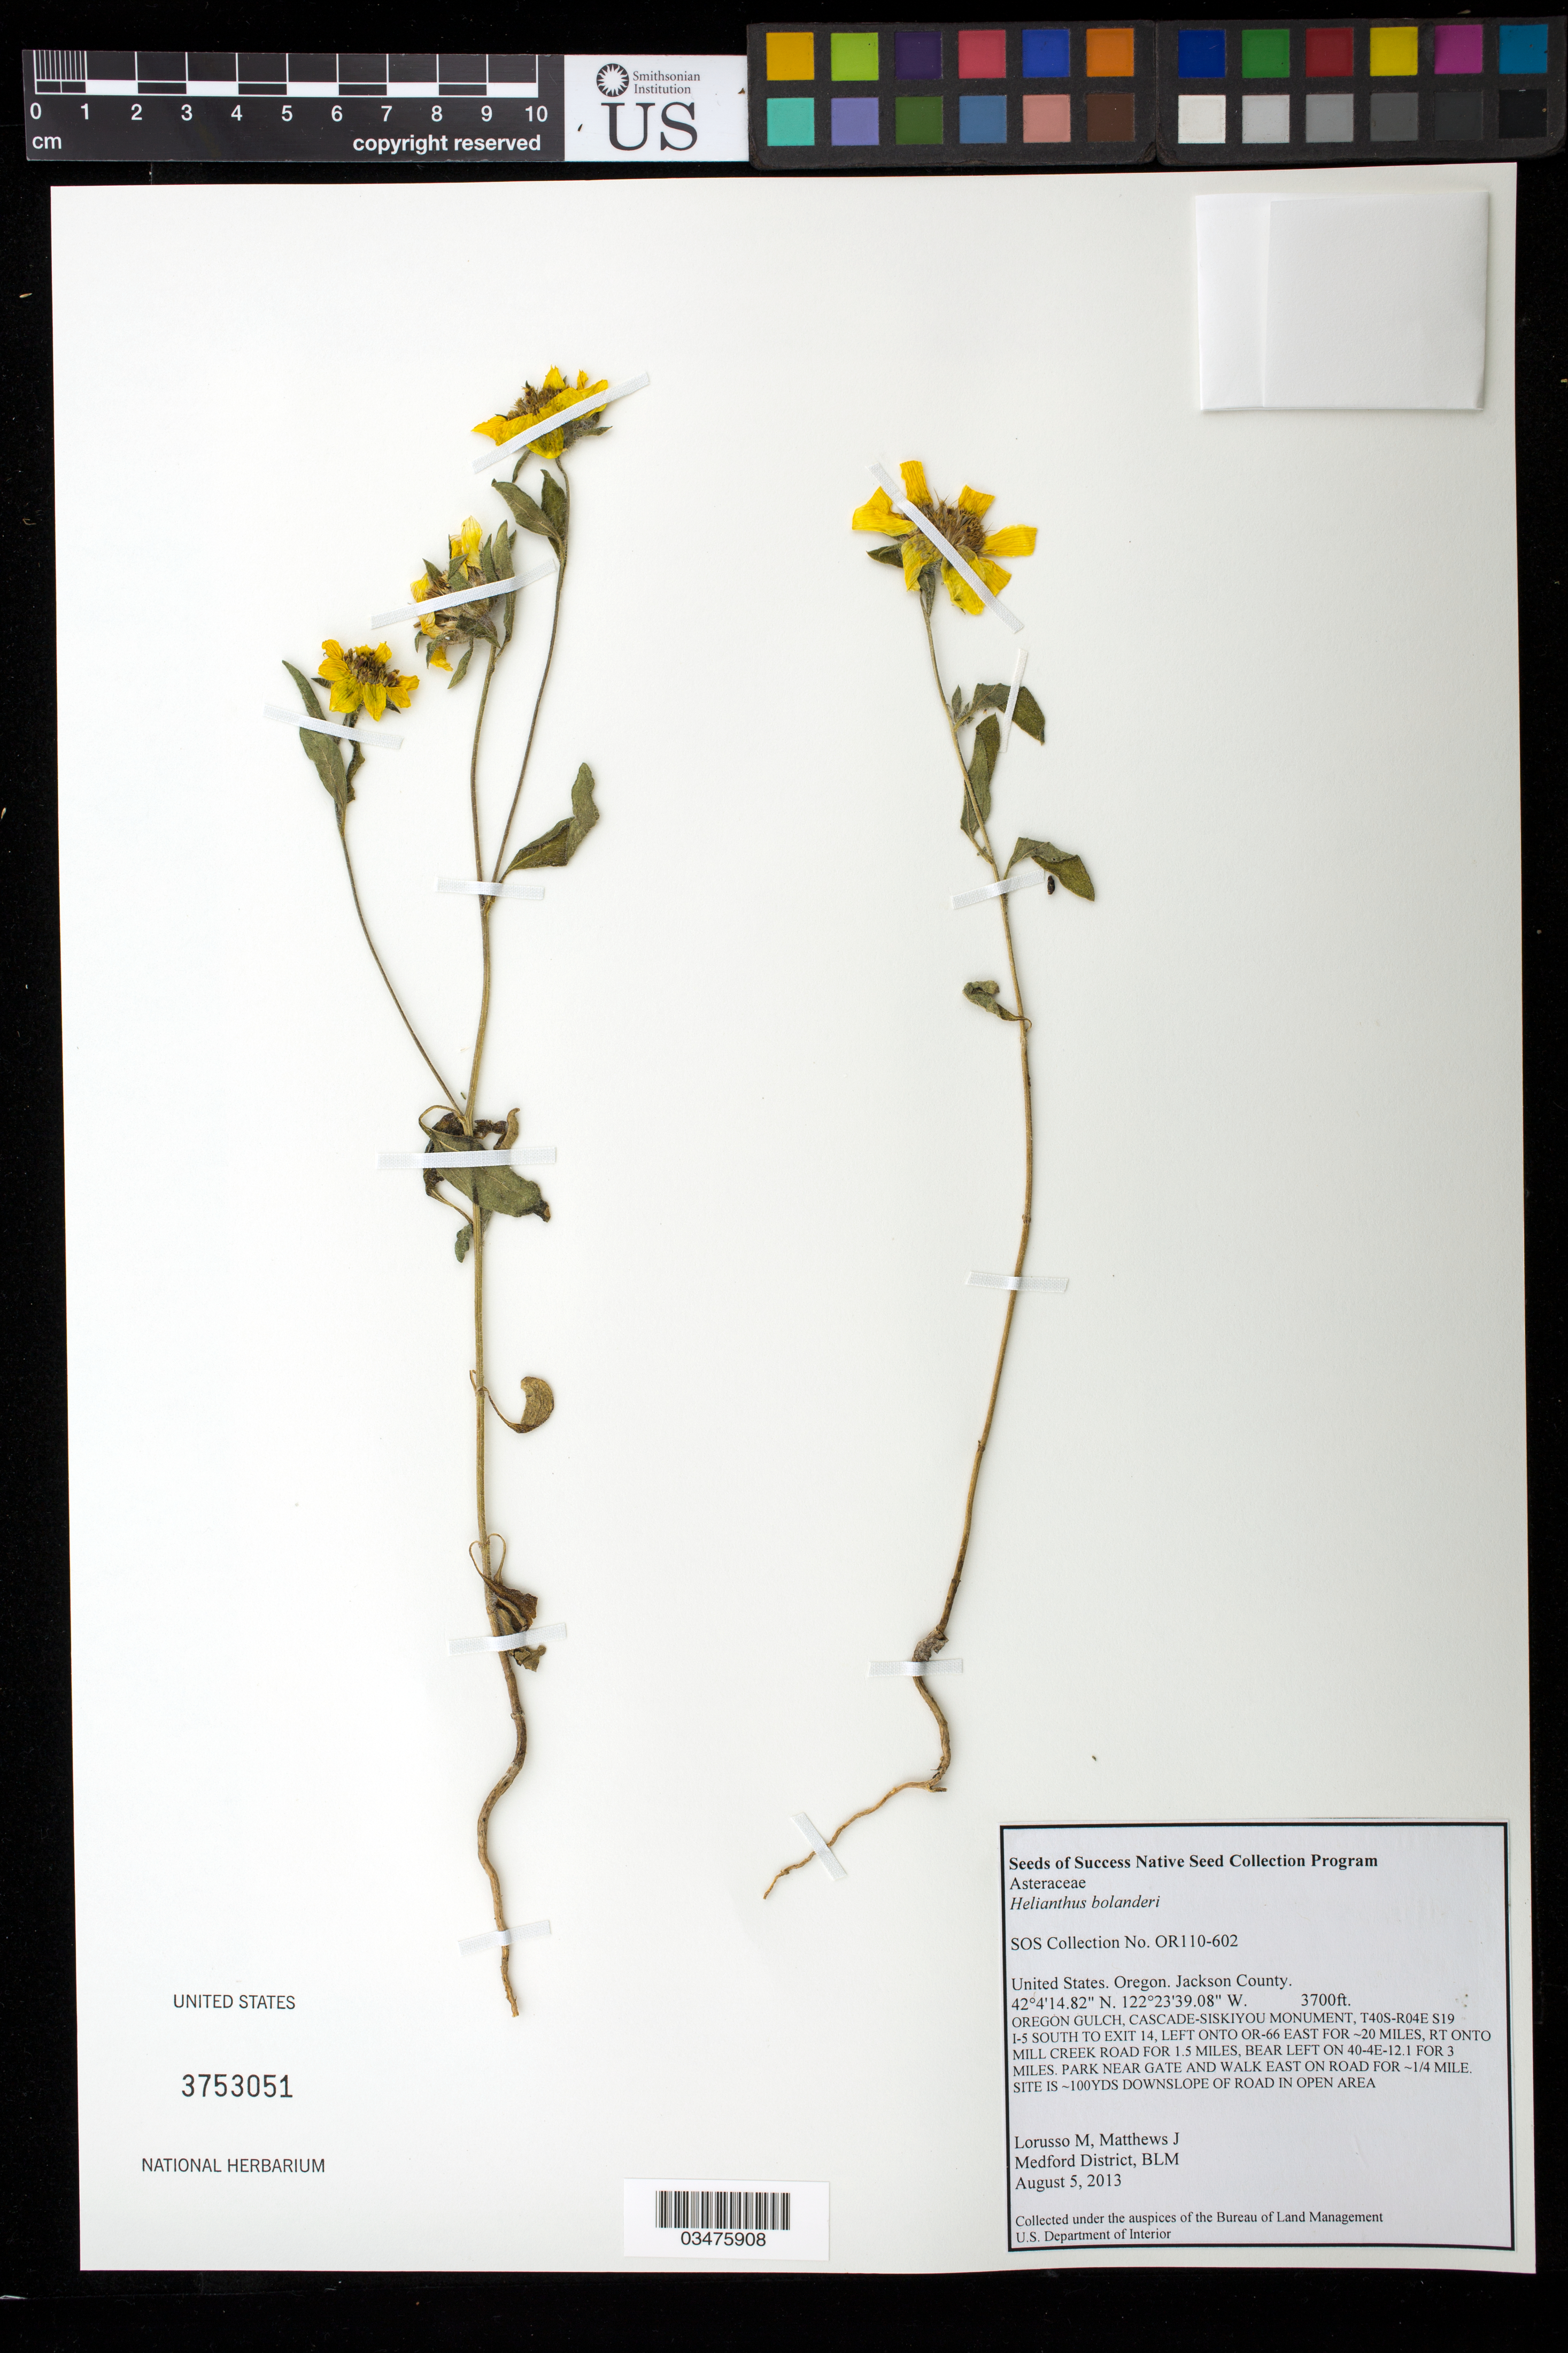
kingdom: Plantae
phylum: Tracheophyta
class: Magnoliopsida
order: Asterales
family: Asteraceae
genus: Helianthus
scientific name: Helianthus bolanderi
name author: A. Gray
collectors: M. Lorusso & J. Matthews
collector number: OR110-602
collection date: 2013-08-05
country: United States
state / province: Oregon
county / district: Jackson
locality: Oregon Gulch, Cascade-Siskiyou Monument.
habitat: Downslope of road in open area.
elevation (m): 1128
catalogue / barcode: US 3753051